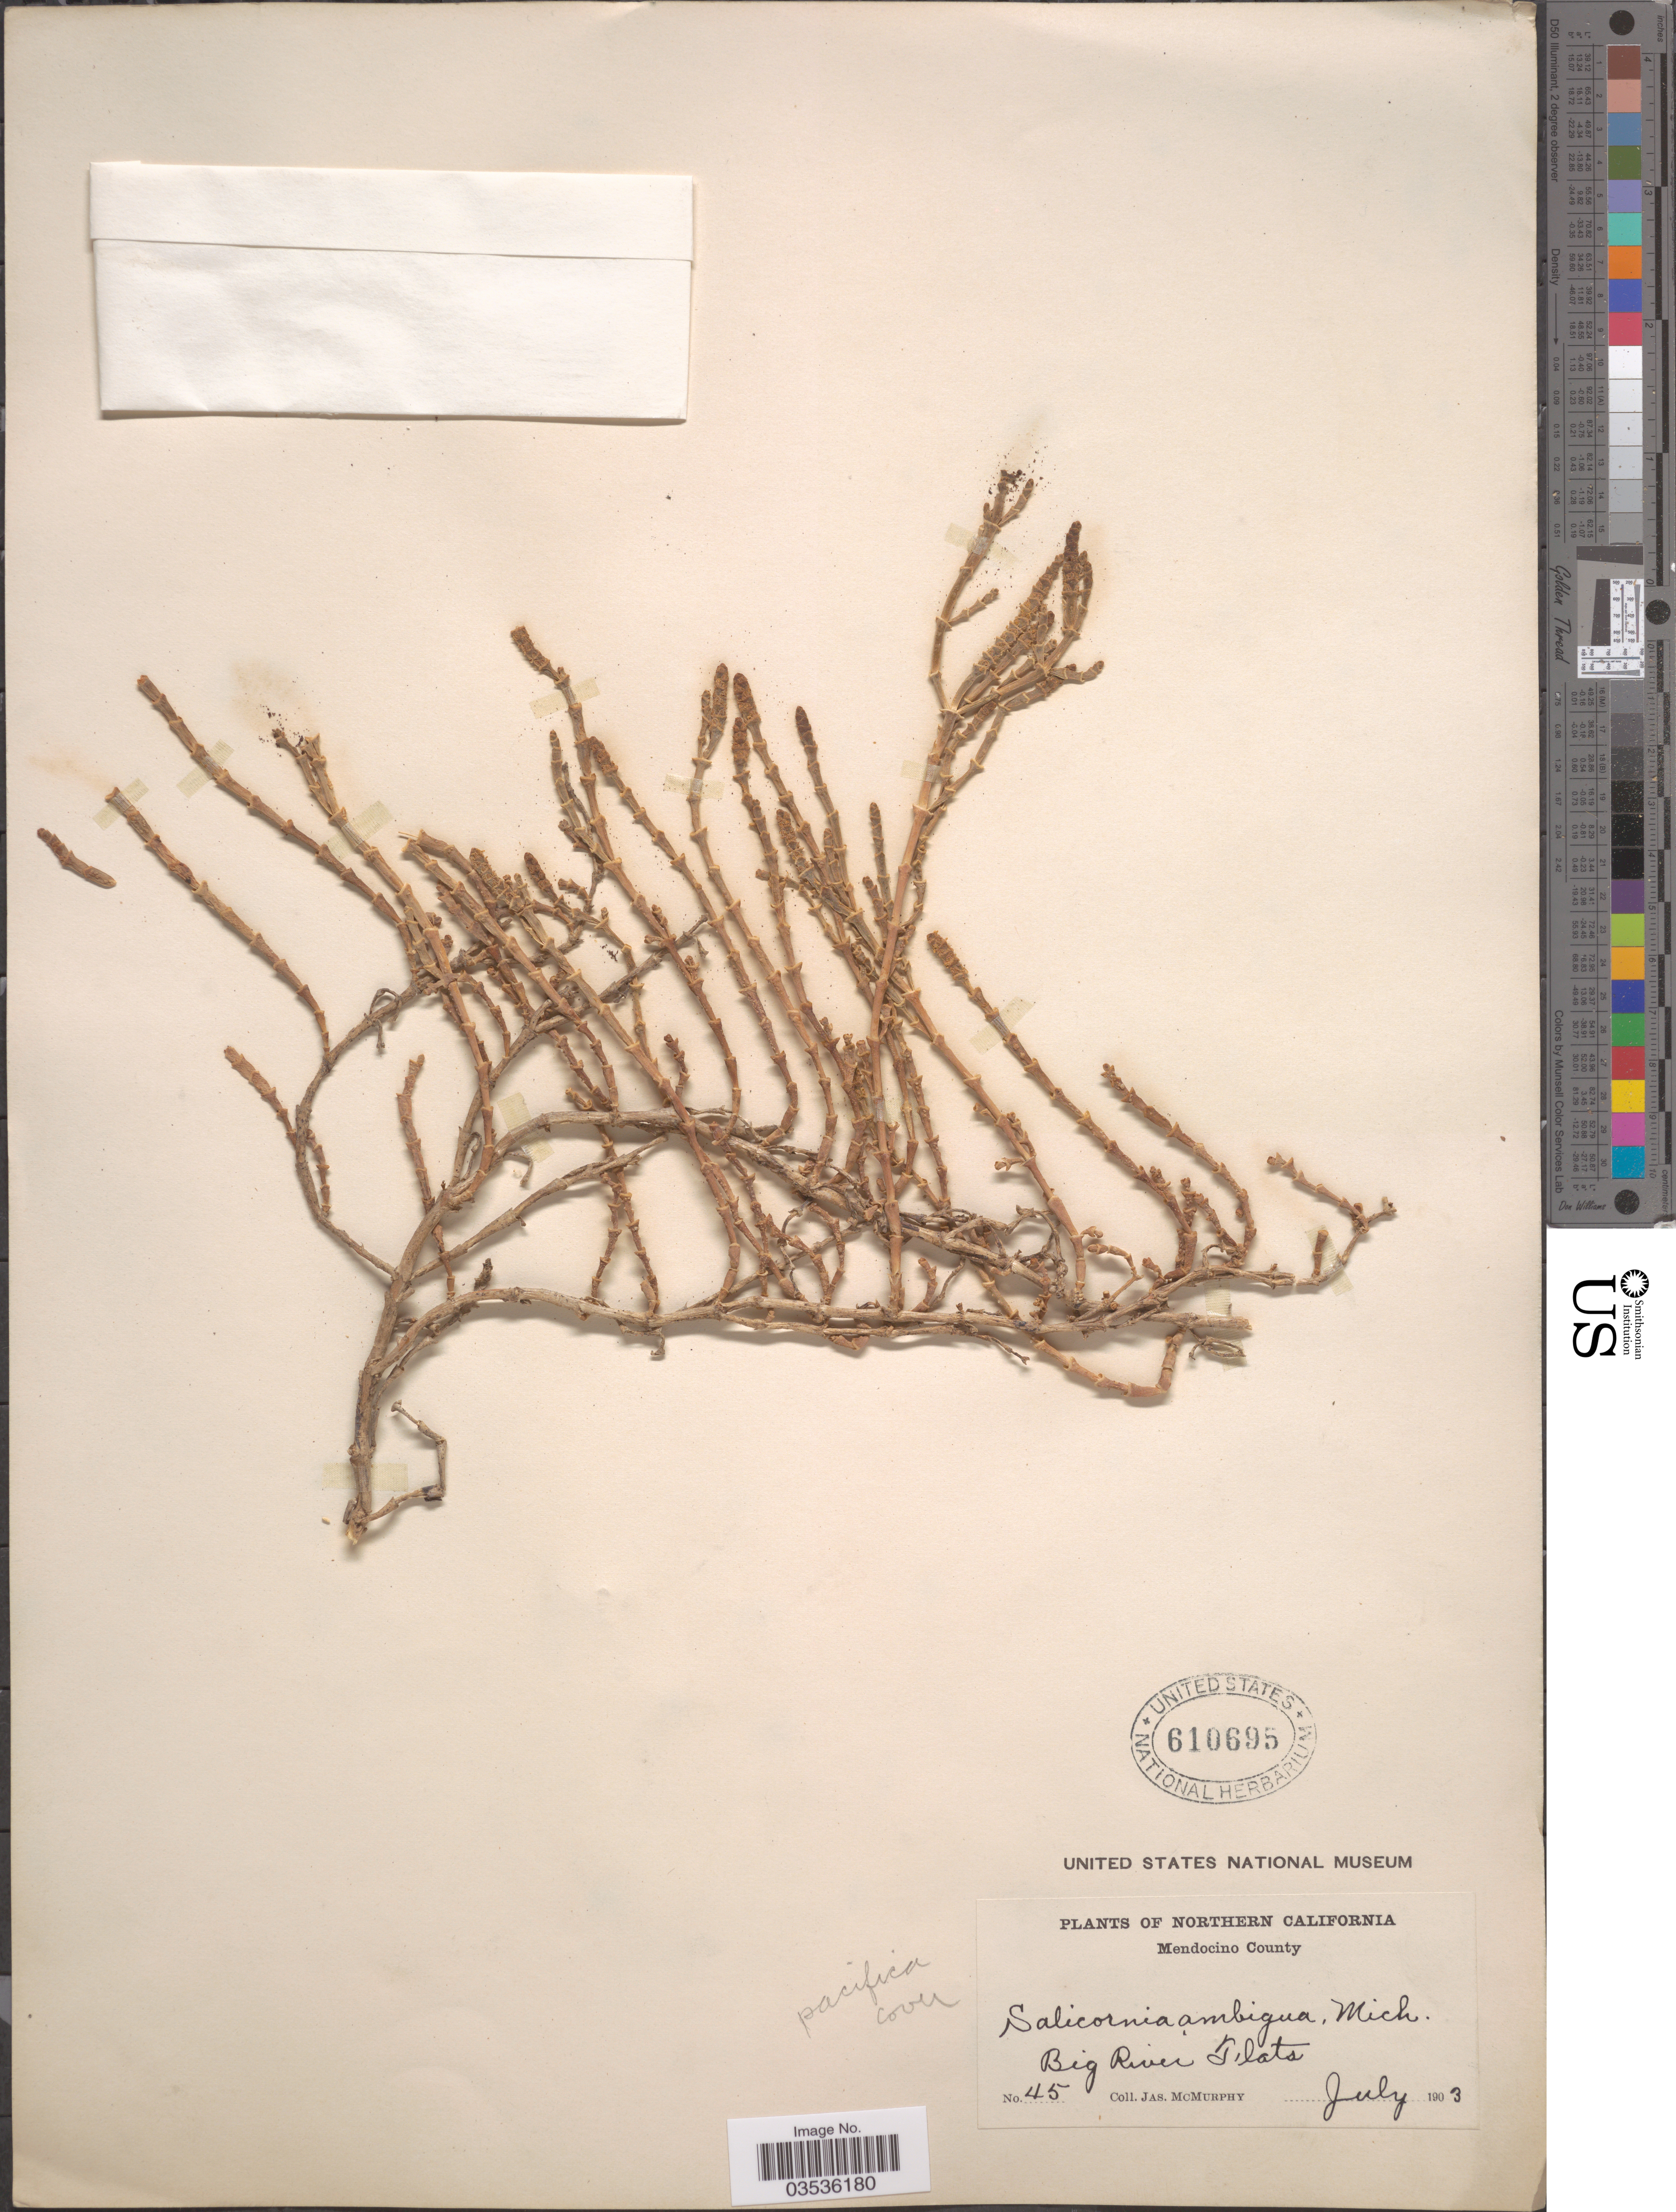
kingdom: Plantae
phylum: Tracheophyta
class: Magnoliopsida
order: Caryophyllales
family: Amaranthaceae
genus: Salicornia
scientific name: Salicornia pacifica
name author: Standl.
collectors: J. McMurphy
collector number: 45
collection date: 1903-07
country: United States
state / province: California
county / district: Mendocino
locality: Northern California. Mendocino County. Big River Flats.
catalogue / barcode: US 610695